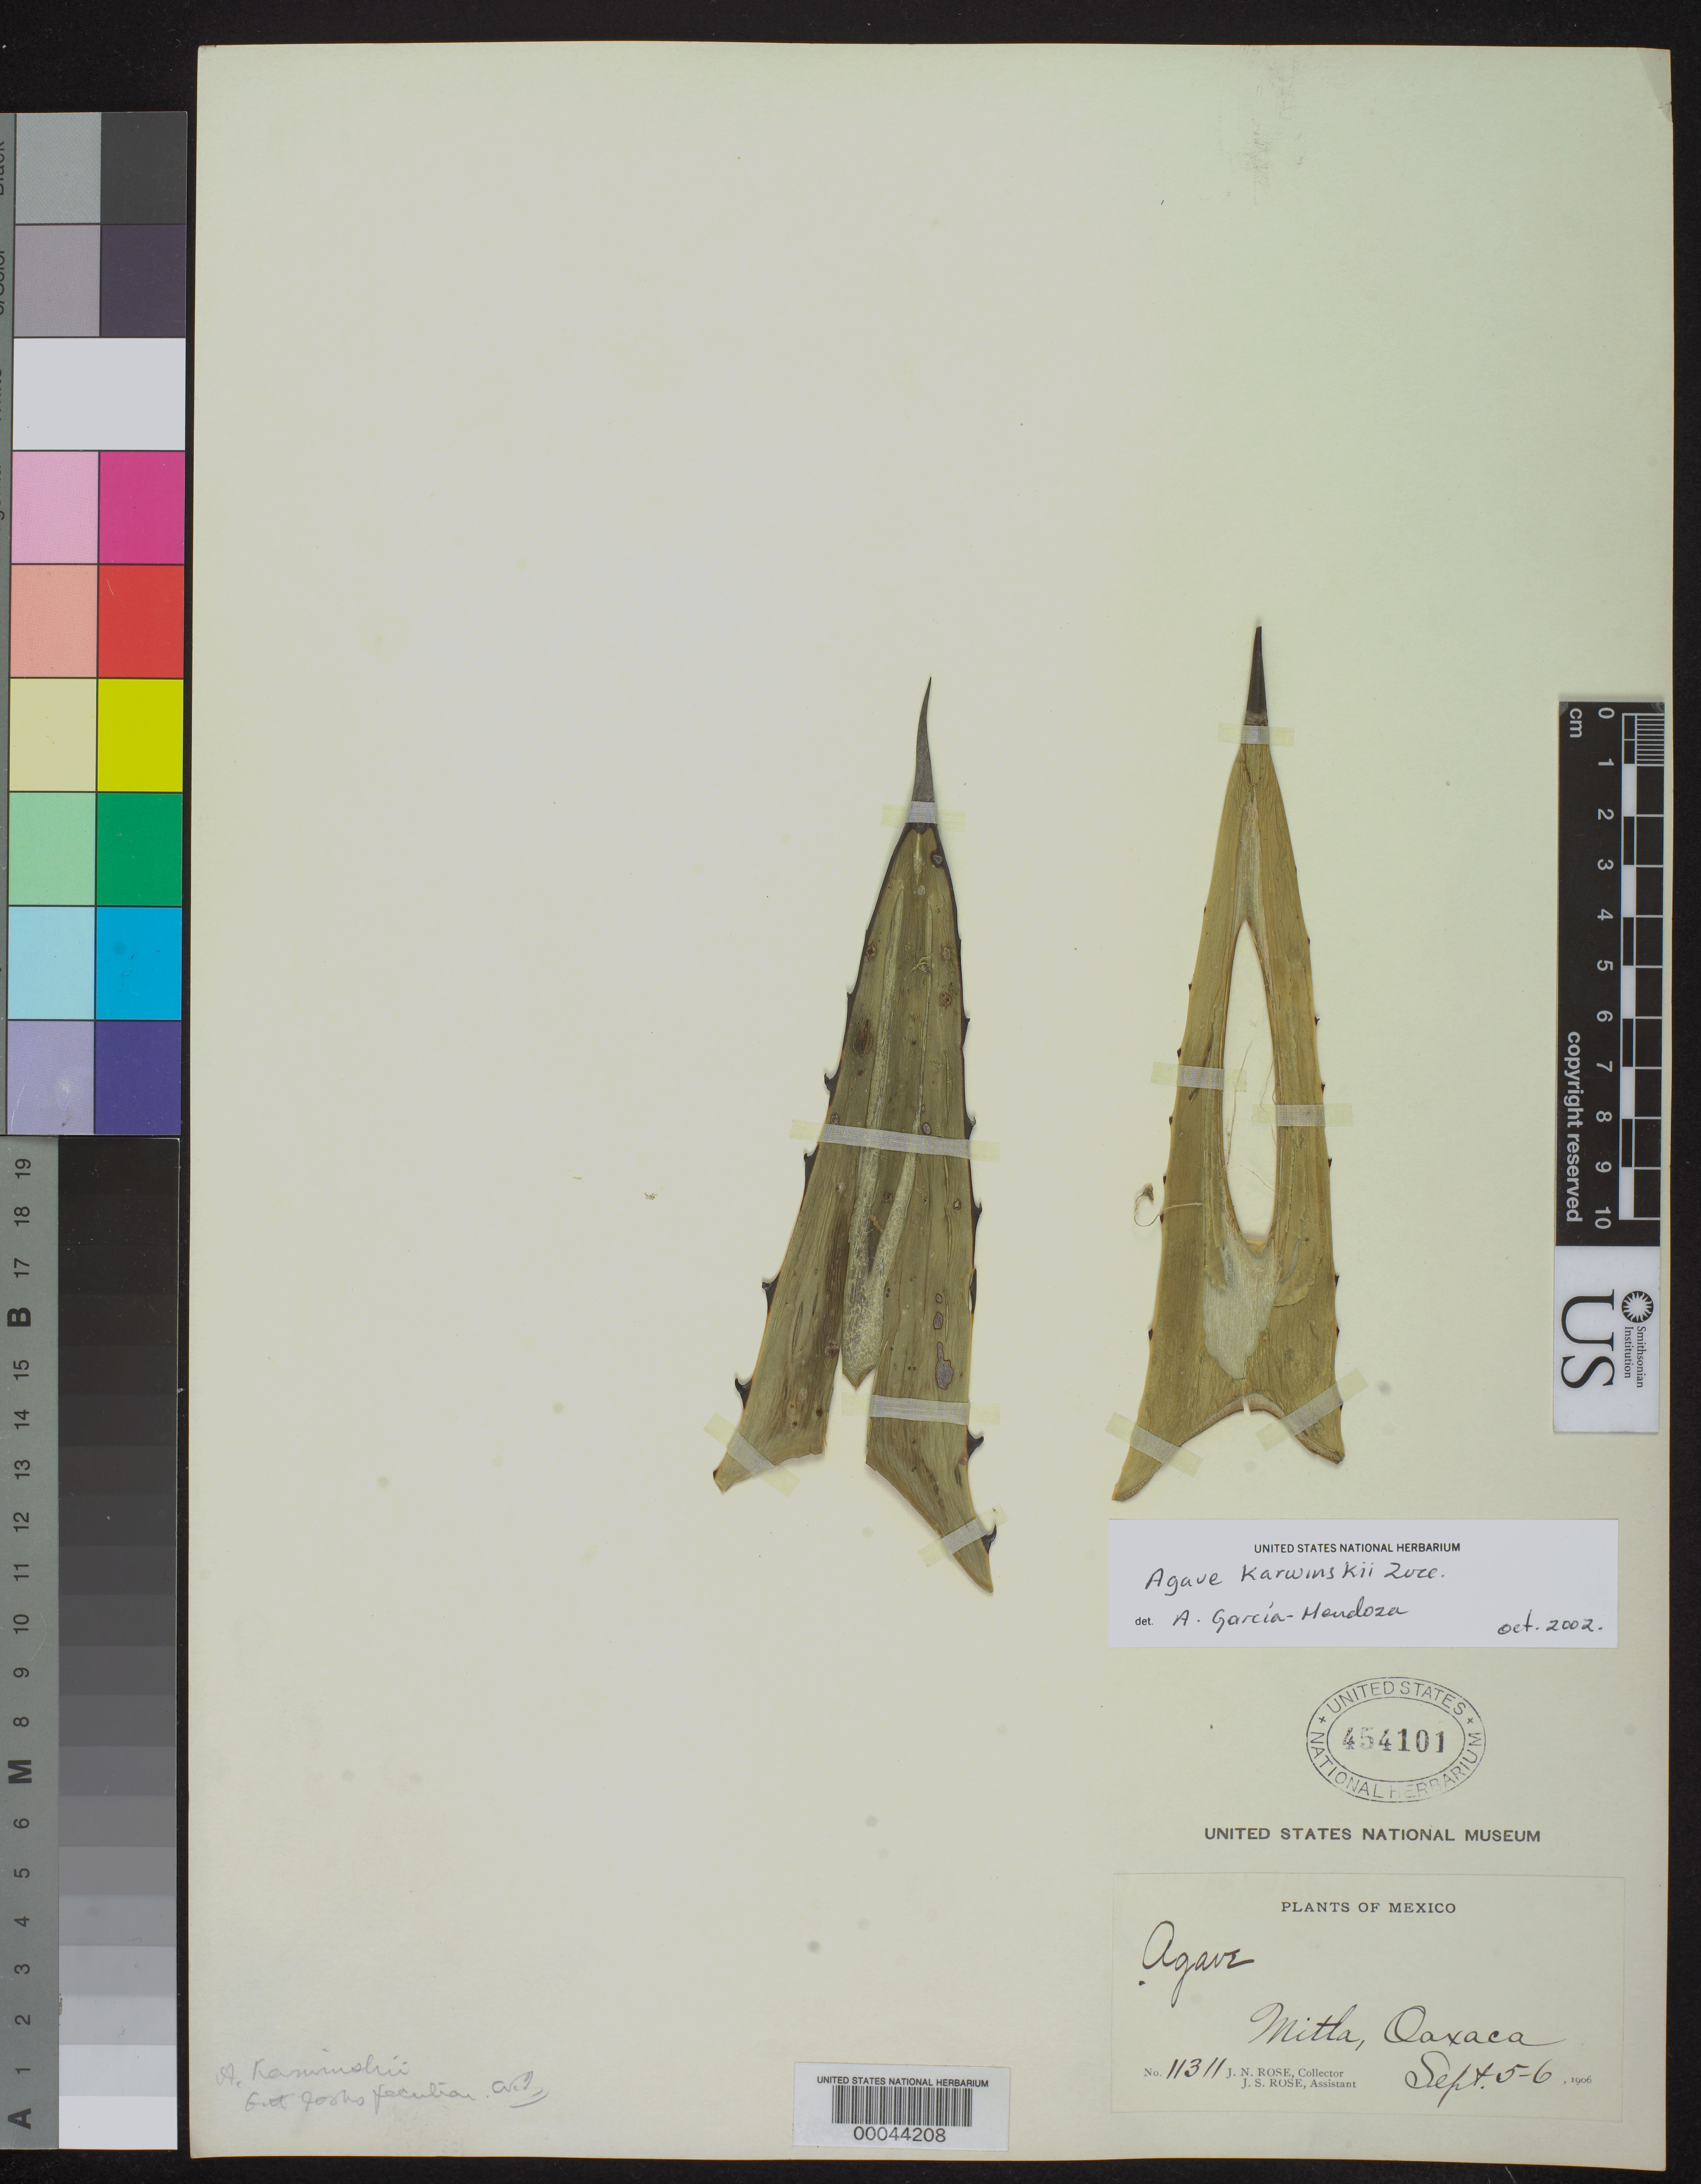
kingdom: Plantae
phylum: Tracheophyta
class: Liliopsida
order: Asparagales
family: Asparagaceae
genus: Agave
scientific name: Agave karwinskii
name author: Zucc.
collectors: J. N. Rose & J. S. Rose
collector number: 11311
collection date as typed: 05 Sep 1906 to 06 Sep 1906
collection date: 1906-09-05/1906-09-06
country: Mexico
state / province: Oaxaca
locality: Between mitla and Oaxaca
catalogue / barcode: US 454101